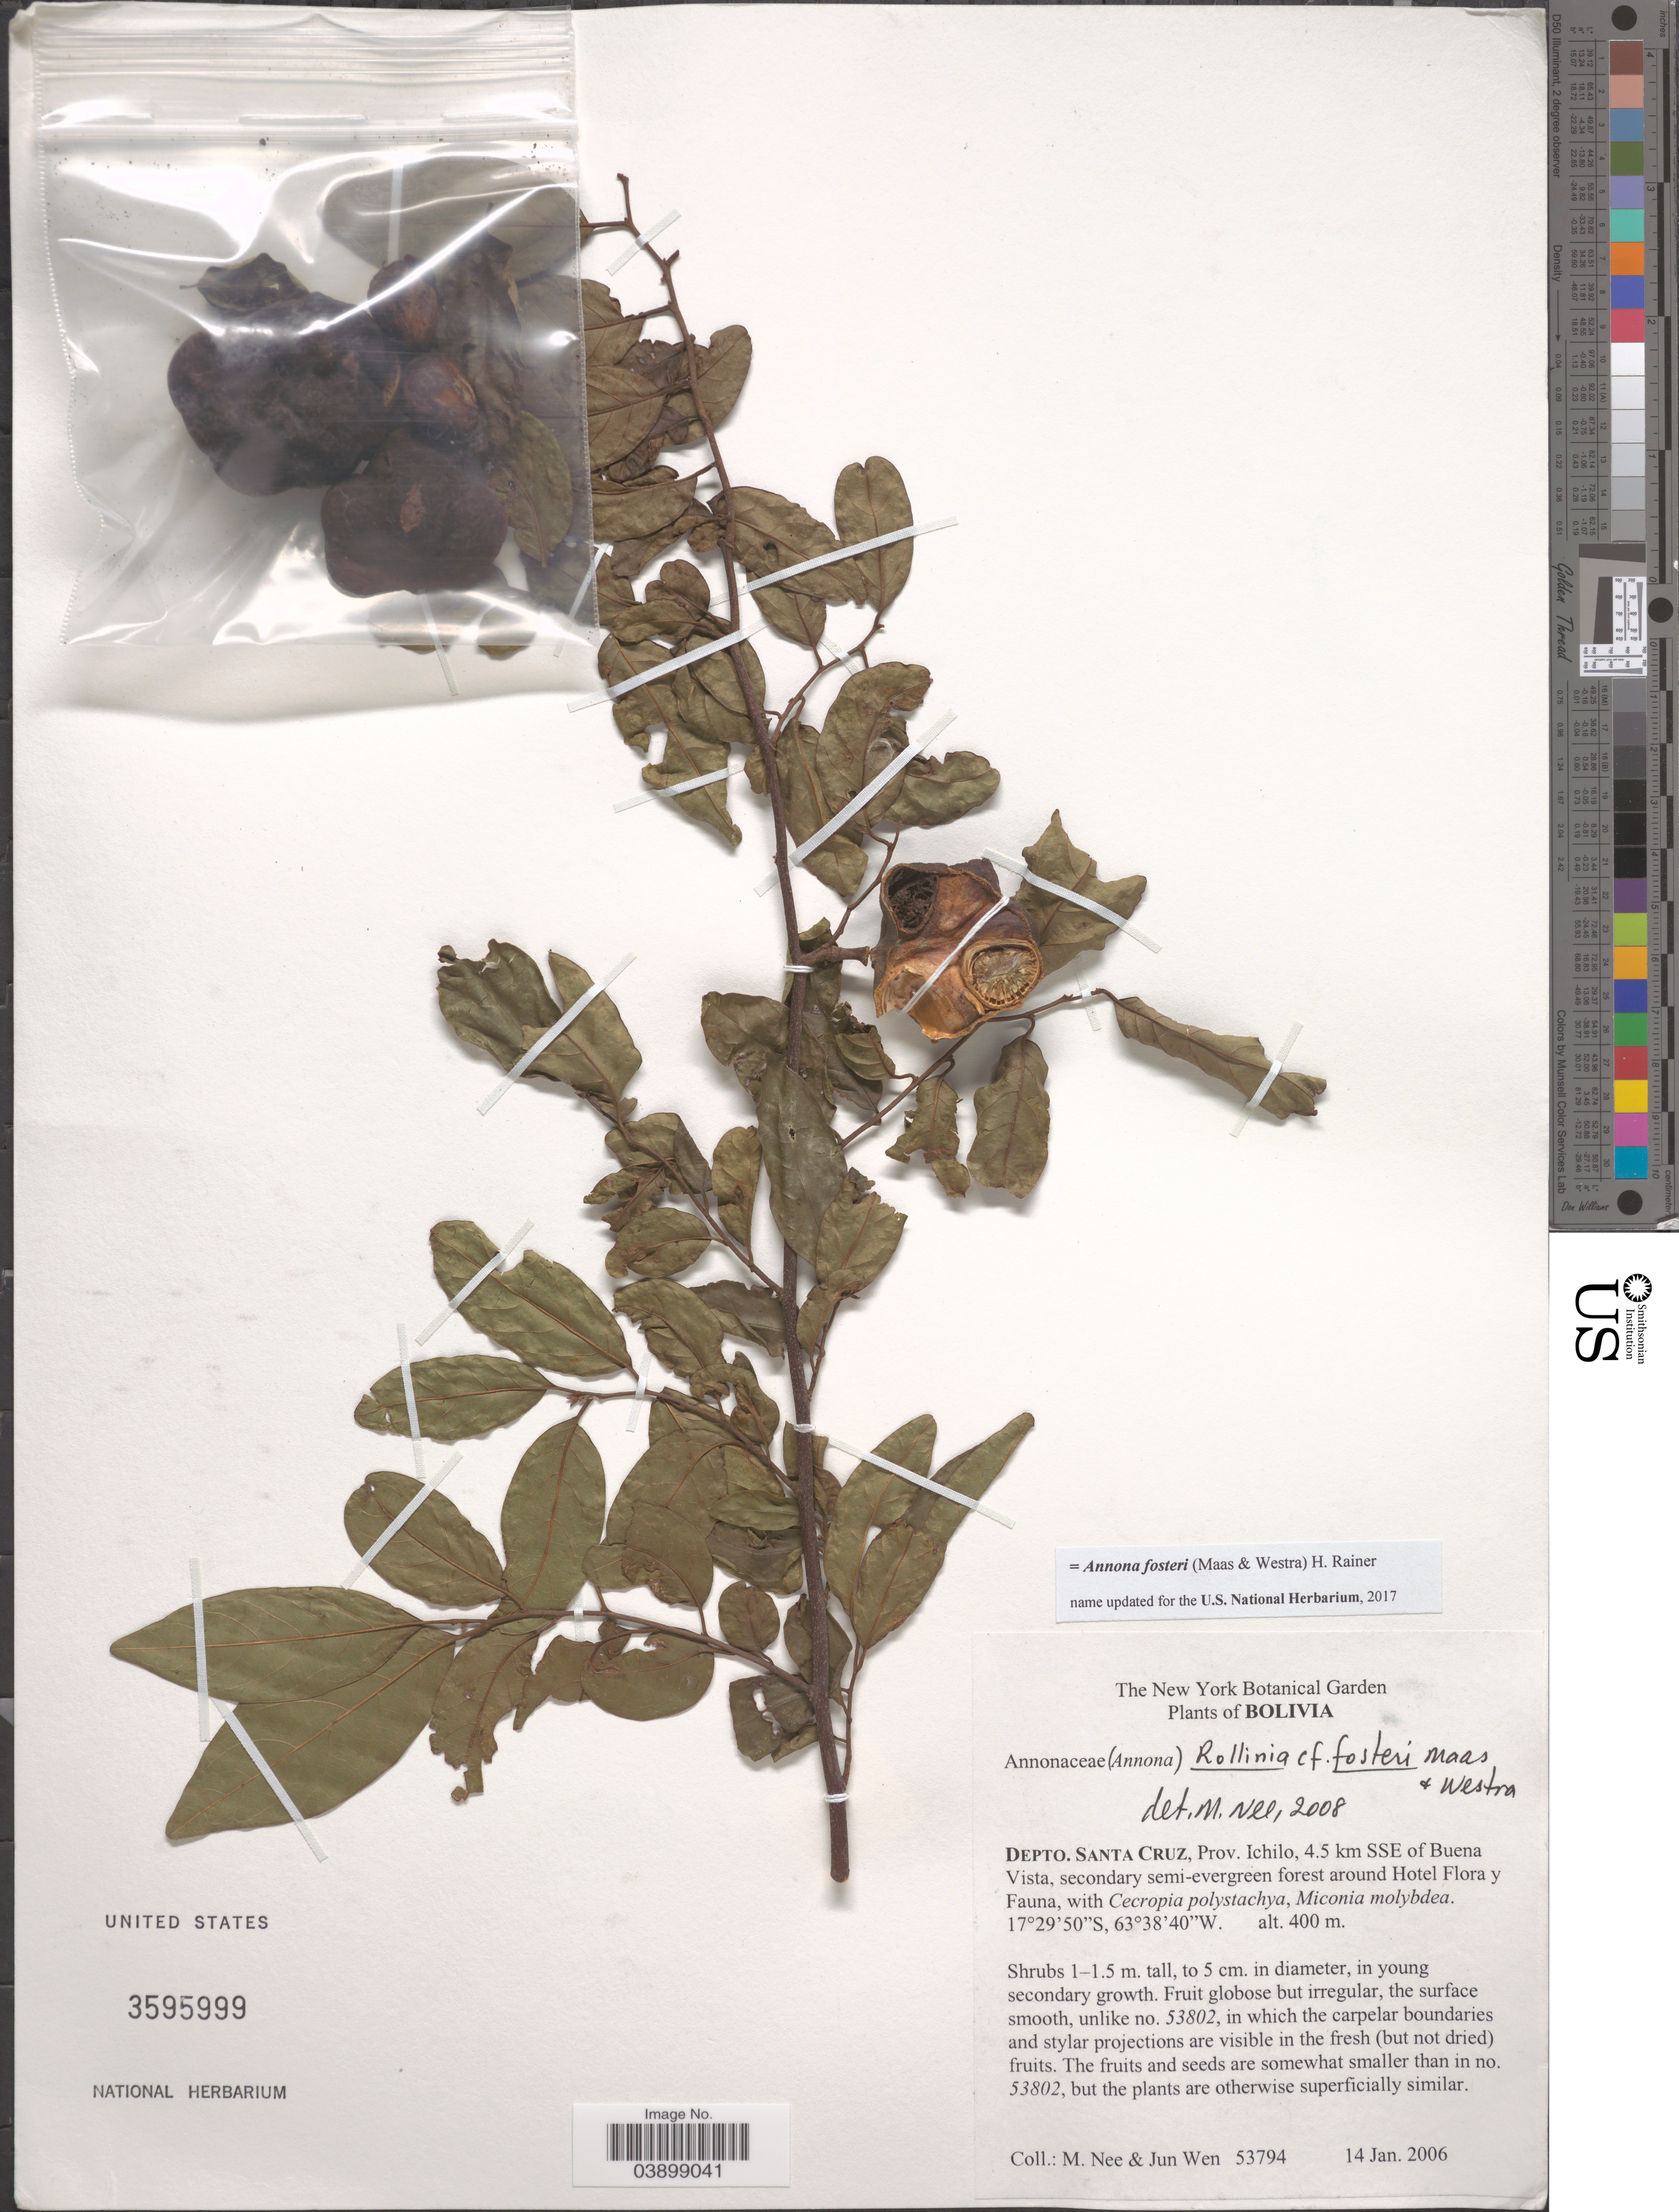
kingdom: Plantae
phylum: Tracheophyta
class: Magnoliopsida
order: Magnoliales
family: Annonaceae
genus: Annona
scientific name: Annona fosteri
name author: (Maas & Westra) H. Rainer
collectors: M. Nee & J. Wun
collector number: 53794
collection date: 2006-01-14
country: Bolivia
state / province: Santa Cruz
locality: Deptp. Santa Cruz, Prov. Ichilo, 4.5 km SSE of Buena Vista, secondary semi-evergreen forest around Hotel Flora y Fauna.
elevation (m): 400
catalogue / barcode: US 3595999